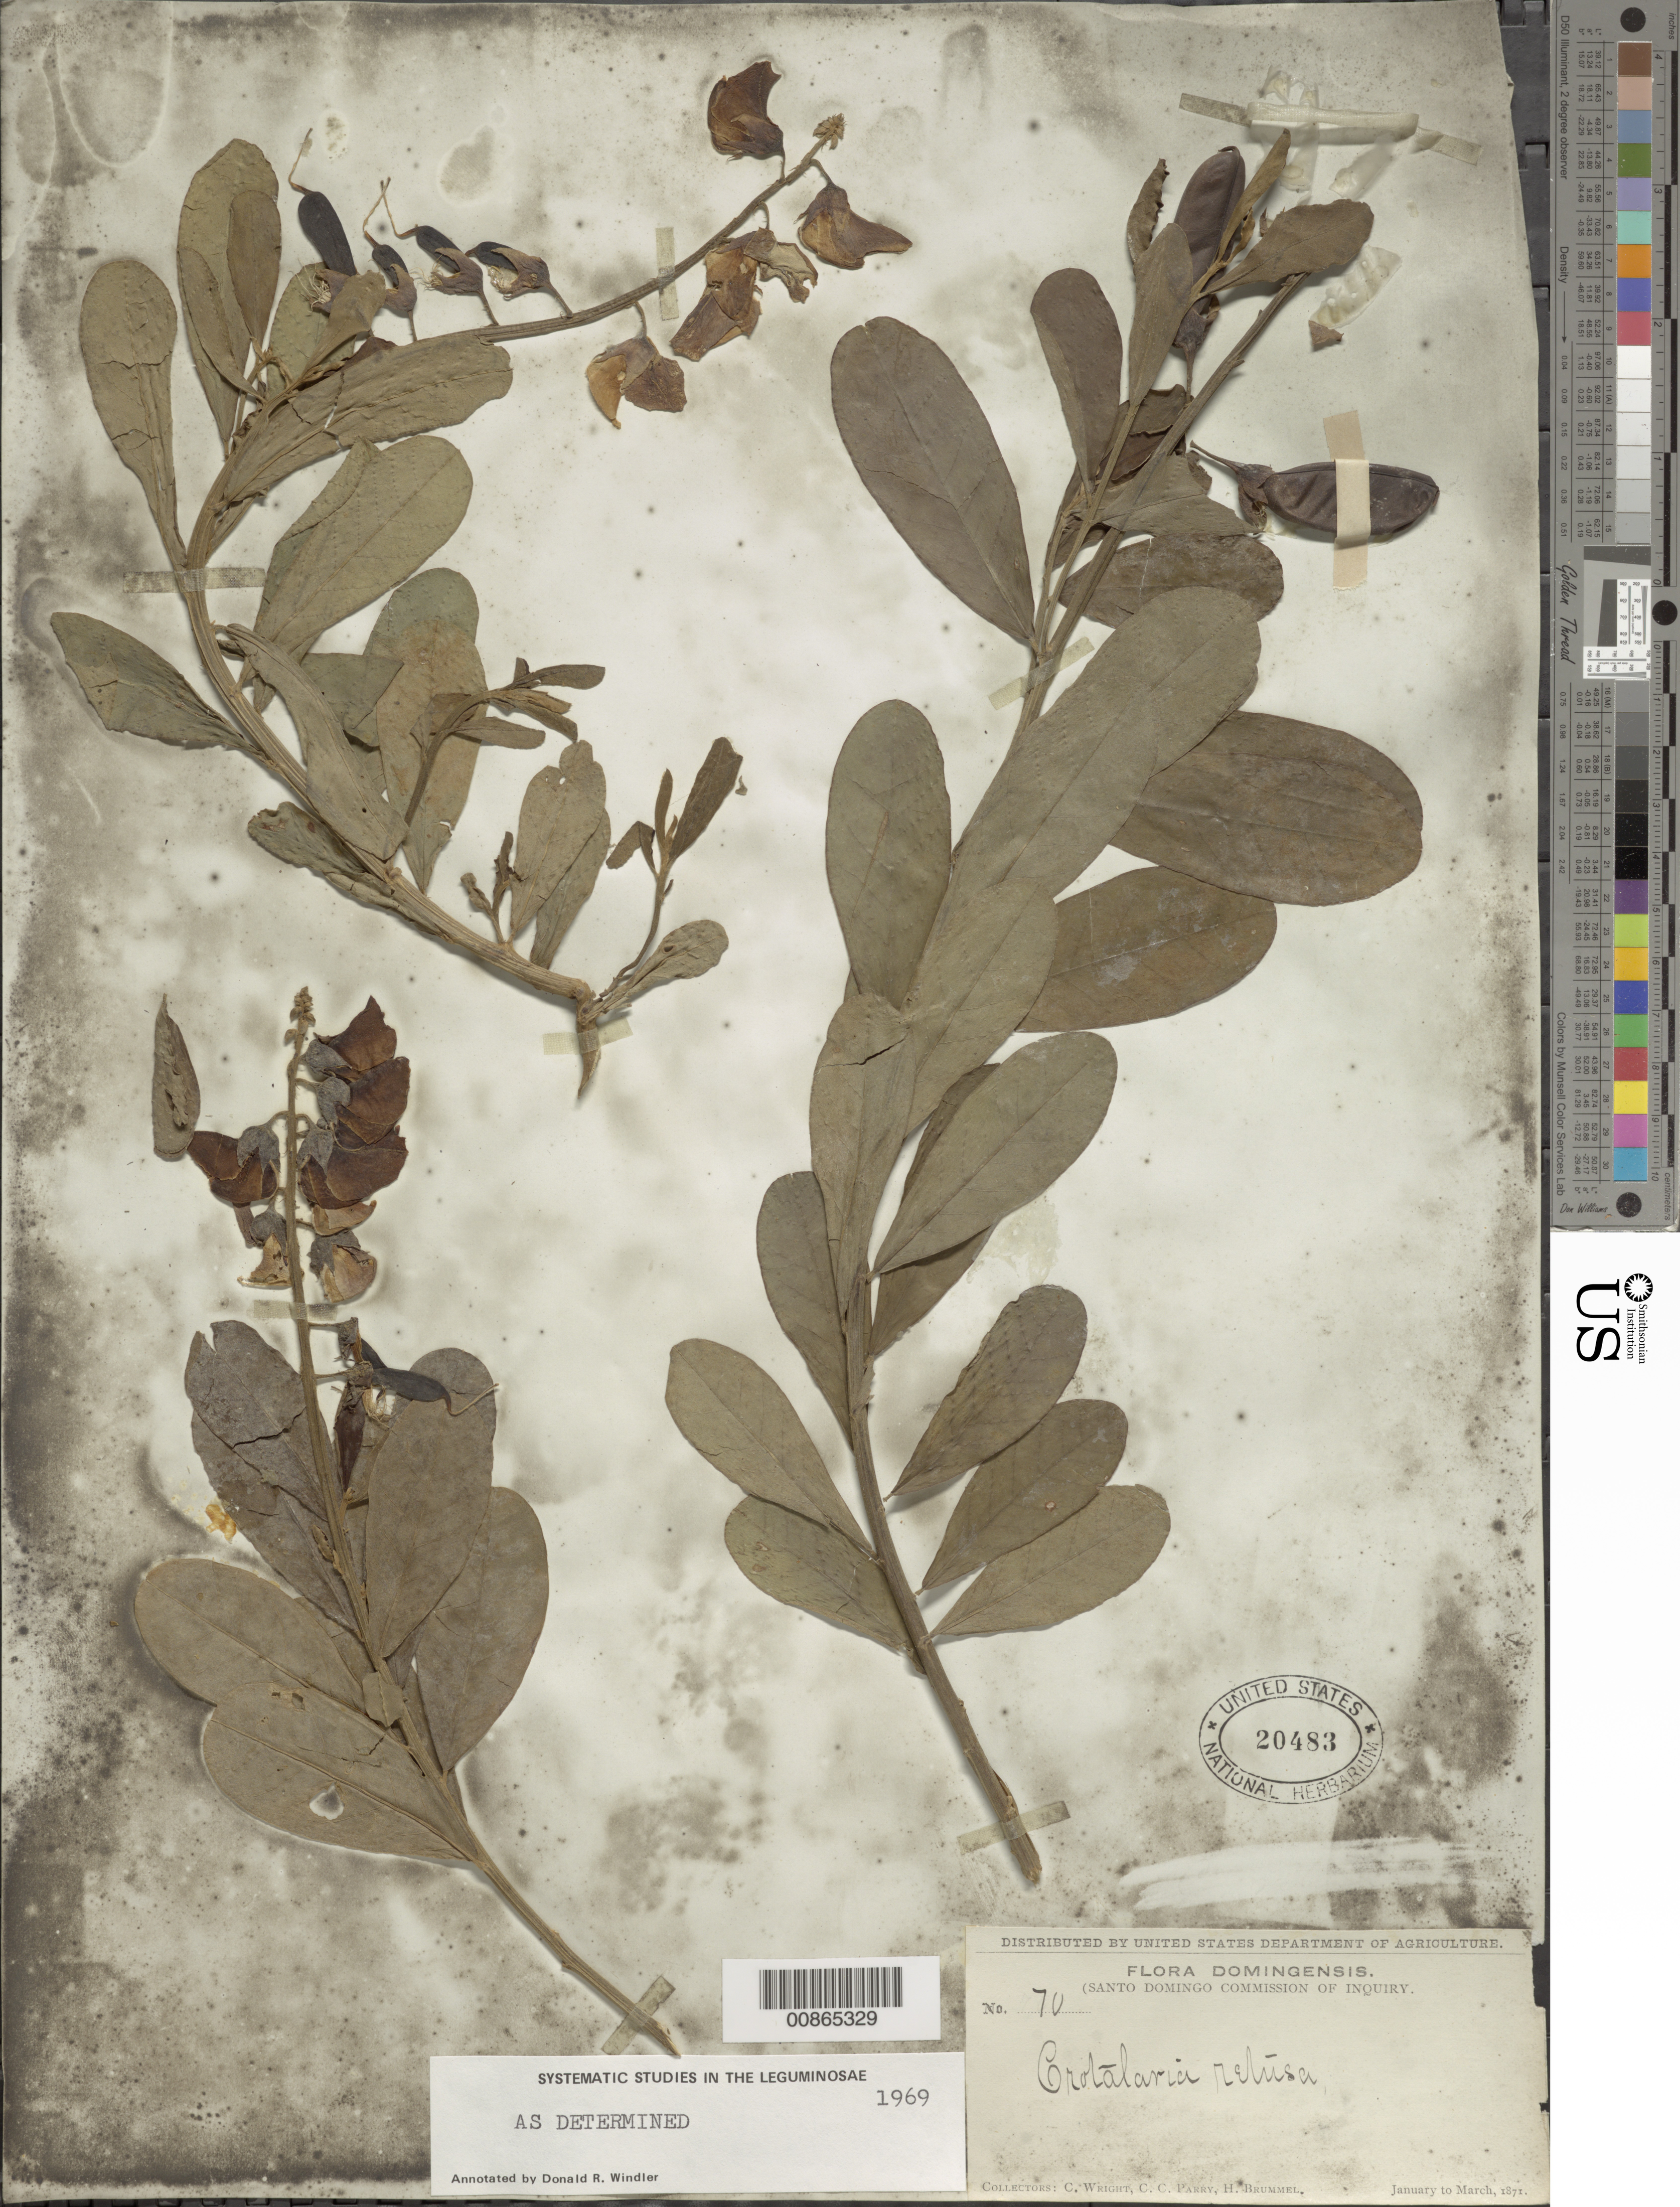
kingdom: Plantae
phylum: Tracheophyta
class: Magnoliopsida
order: Fabales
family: Fabaceae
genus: Crotalaria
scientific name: Crotalaria retusa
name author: L.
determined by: Windler, D. R.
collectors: C. Wright, C. C. Parry & H. Brummel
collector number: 70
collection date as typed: Jan 1871 to -- Mar 1871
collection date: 1871-01/1871-03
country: Dominican Republic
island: Hispaniola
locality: Dominican Republic.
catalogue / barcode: US 20483